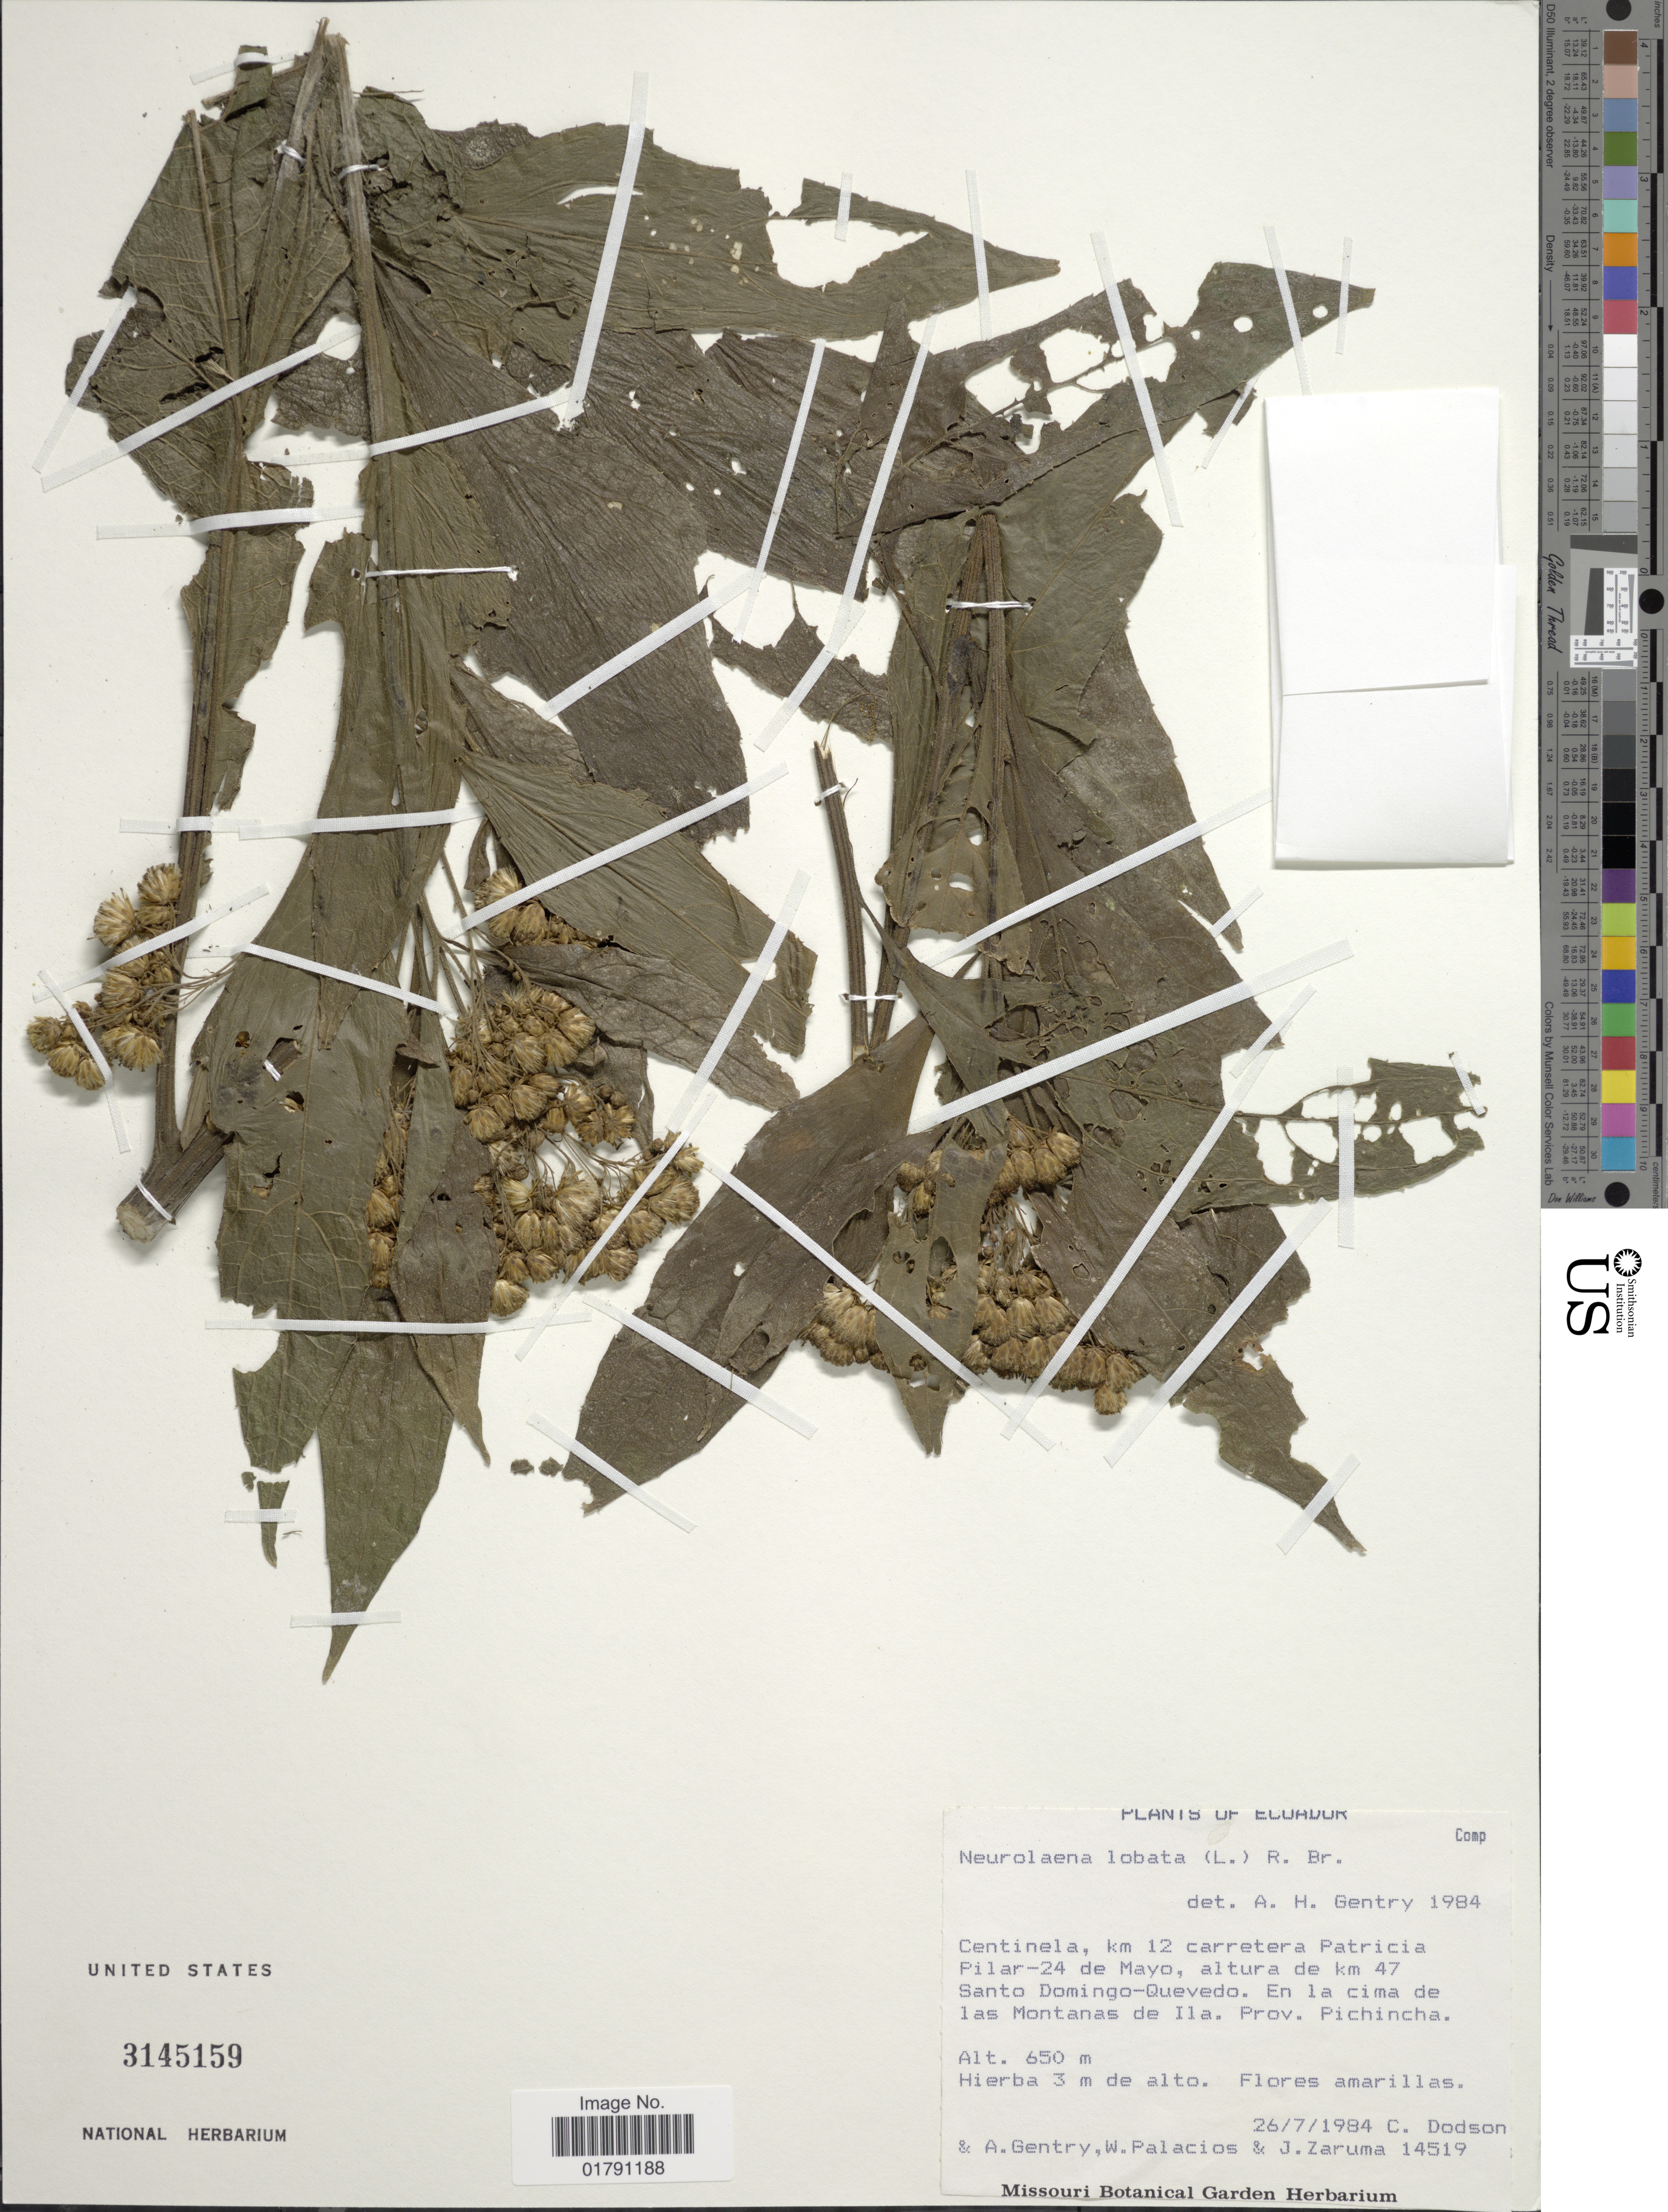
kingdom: Plantae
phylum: Tracheophyta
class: Magnoliopsida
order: Asterales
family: Asteraceae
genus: Neurolaena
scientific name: Neurolaena lobata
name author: (L.) R. Br. ex Cass.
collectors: C. Dodson, A. H. Gentry, W. Palacios & J. Zaruma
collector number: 14519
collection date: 1984-07-26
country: Ecuador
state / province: Pichincha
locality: Centinela, km 12 carretera Patricia Pilar- 24 de Mayo, altura de km 47 Santo Domingo-Quevedo, en la cima de las Montanas de Ila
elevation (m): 650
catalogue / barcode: US 3145159